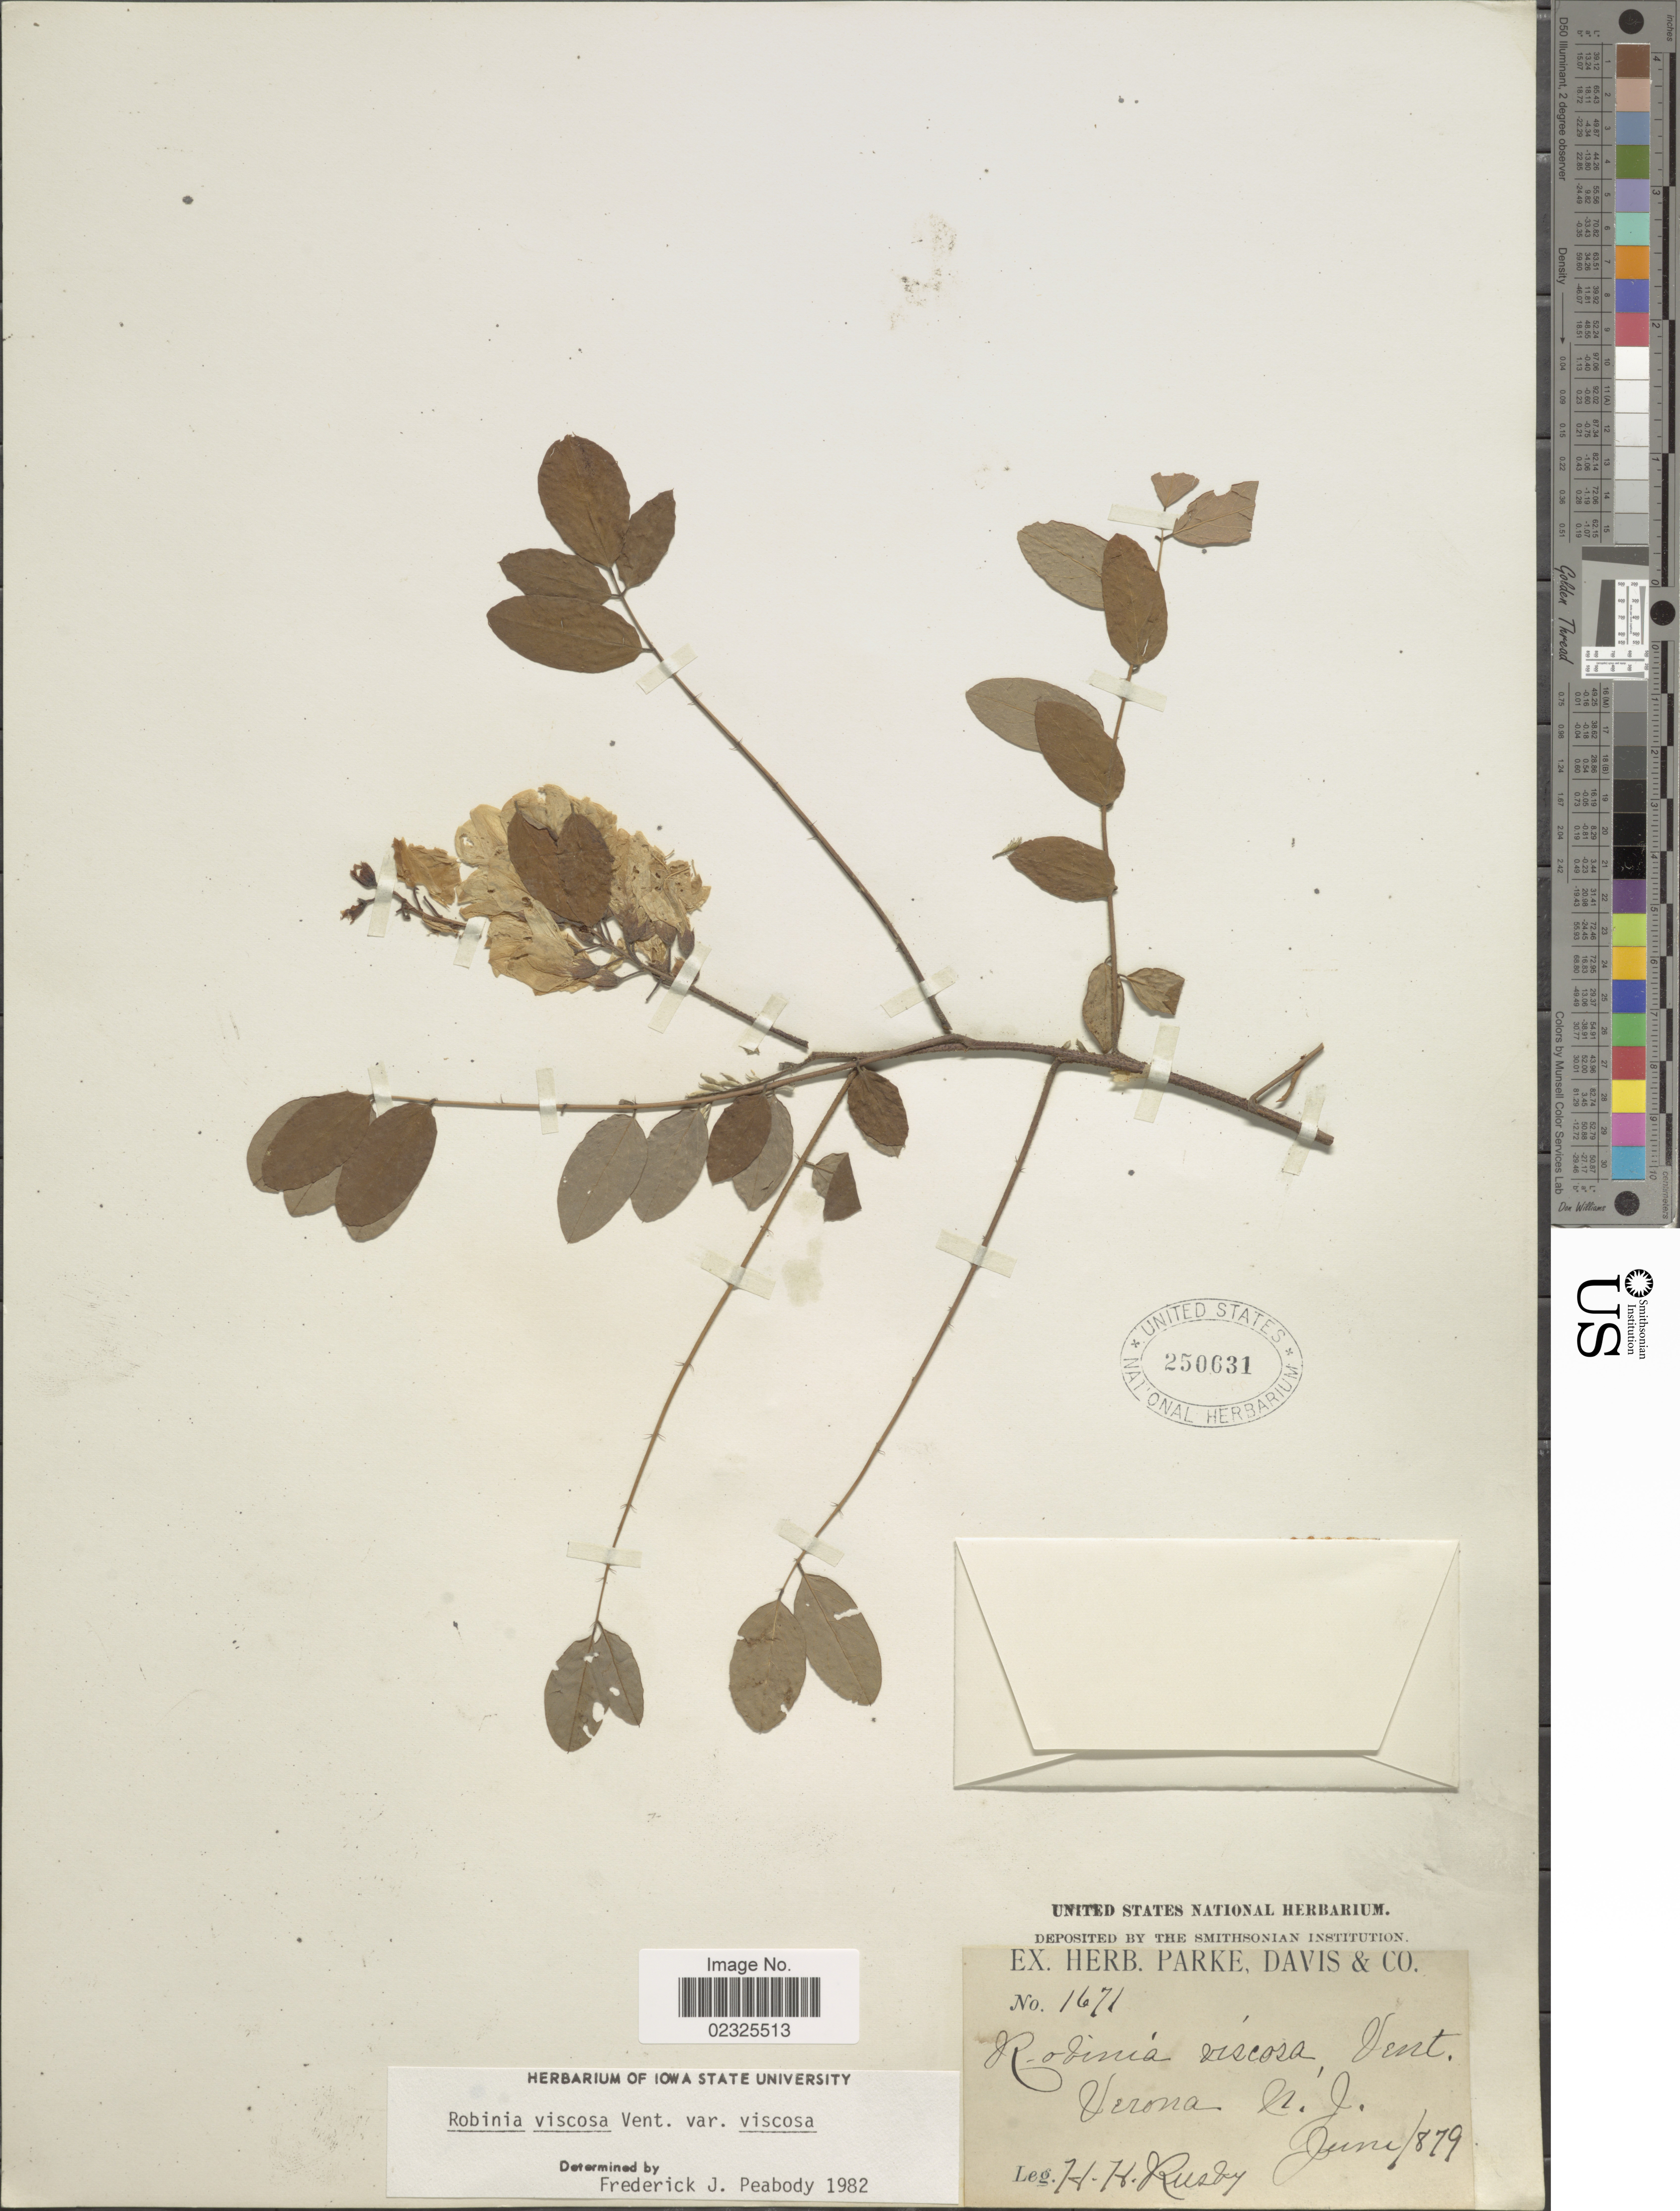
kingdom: Plantae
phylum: Tracheophyta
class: Magnoliopsida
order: Fabales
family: Fabaceae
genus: Robinia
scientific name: Robinia viscosa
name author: Vent.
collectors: H. H. Rusby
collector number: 1671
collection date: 1879-06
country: United States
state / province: New Jersey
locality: Verona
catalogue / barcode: US 250631